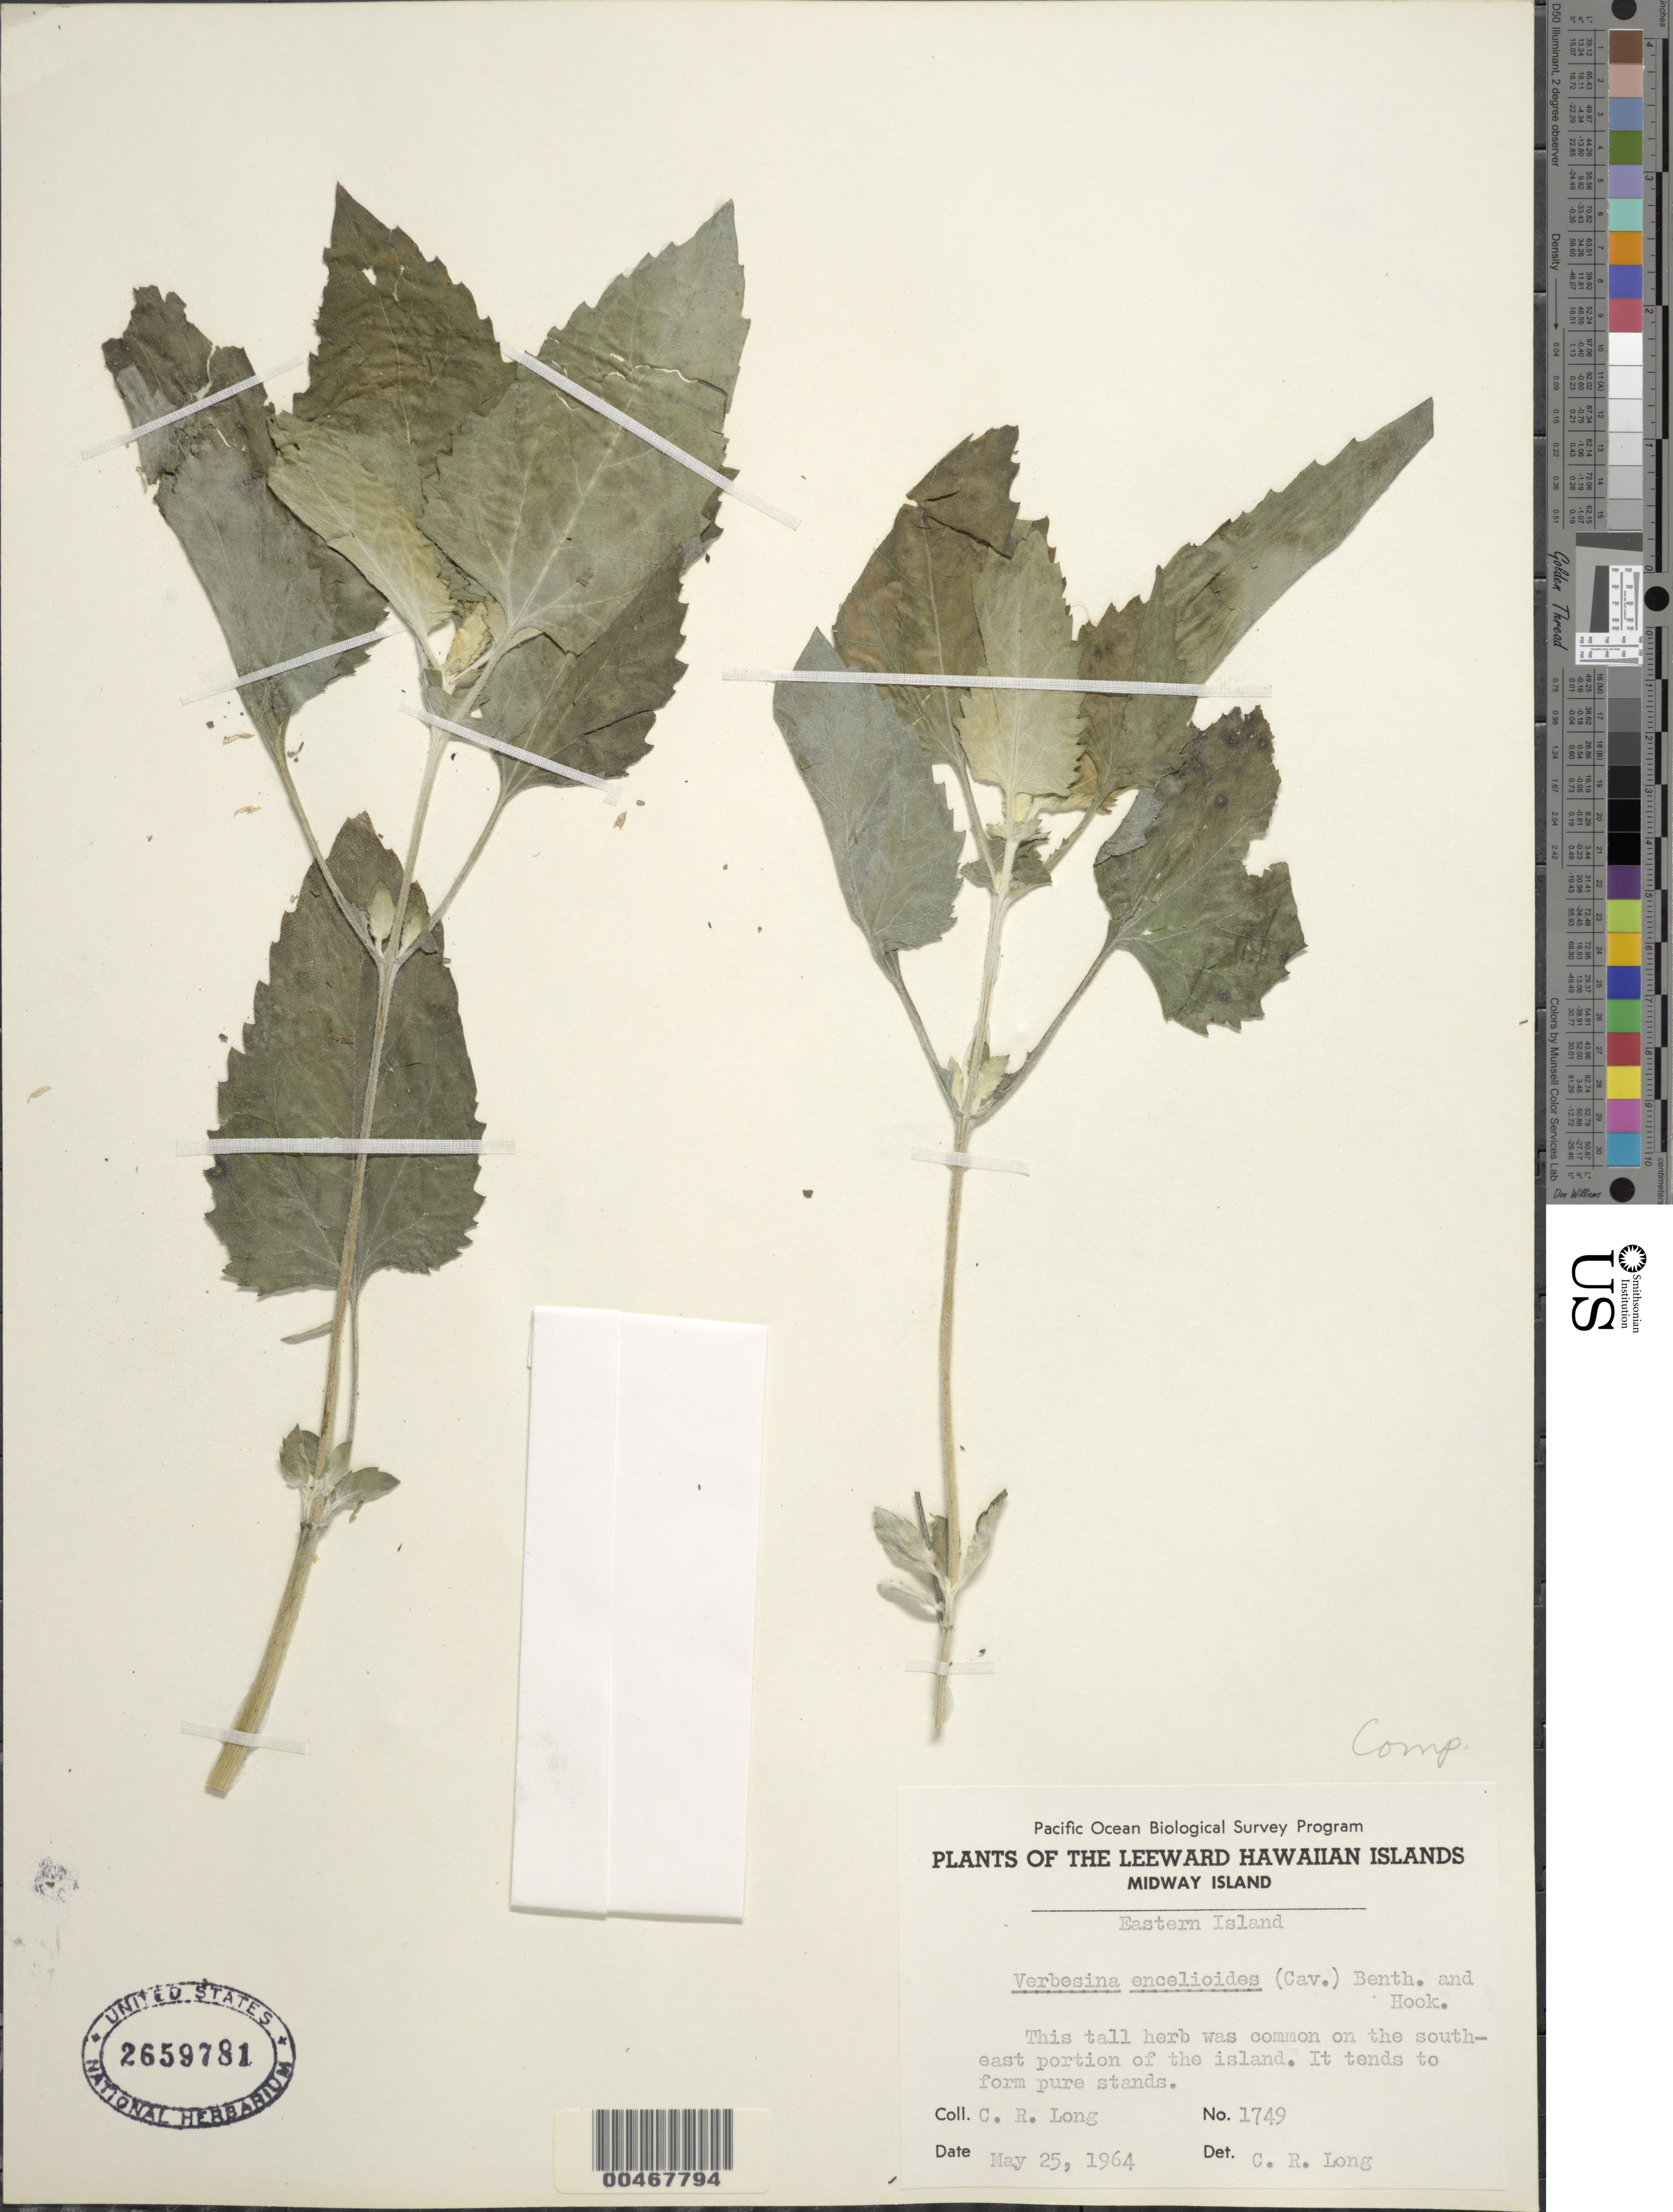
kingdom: Plantae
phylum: Tracheophyta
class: Magnoliopsida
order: Asterales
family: Asteraceae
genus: Verbesina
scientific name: Verbesina encelioides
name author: (Cav.) Benth. & Hook. ex A. Gray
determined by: Long, C. R.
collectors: C. Long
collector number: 1749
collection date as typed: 25 May 1964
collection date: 1964-05-25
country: U.S. Administered Pacific Islands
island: Midway Atoll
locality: Midway Is., Eastern Islet, SE portion of island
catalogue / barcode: US 2659781